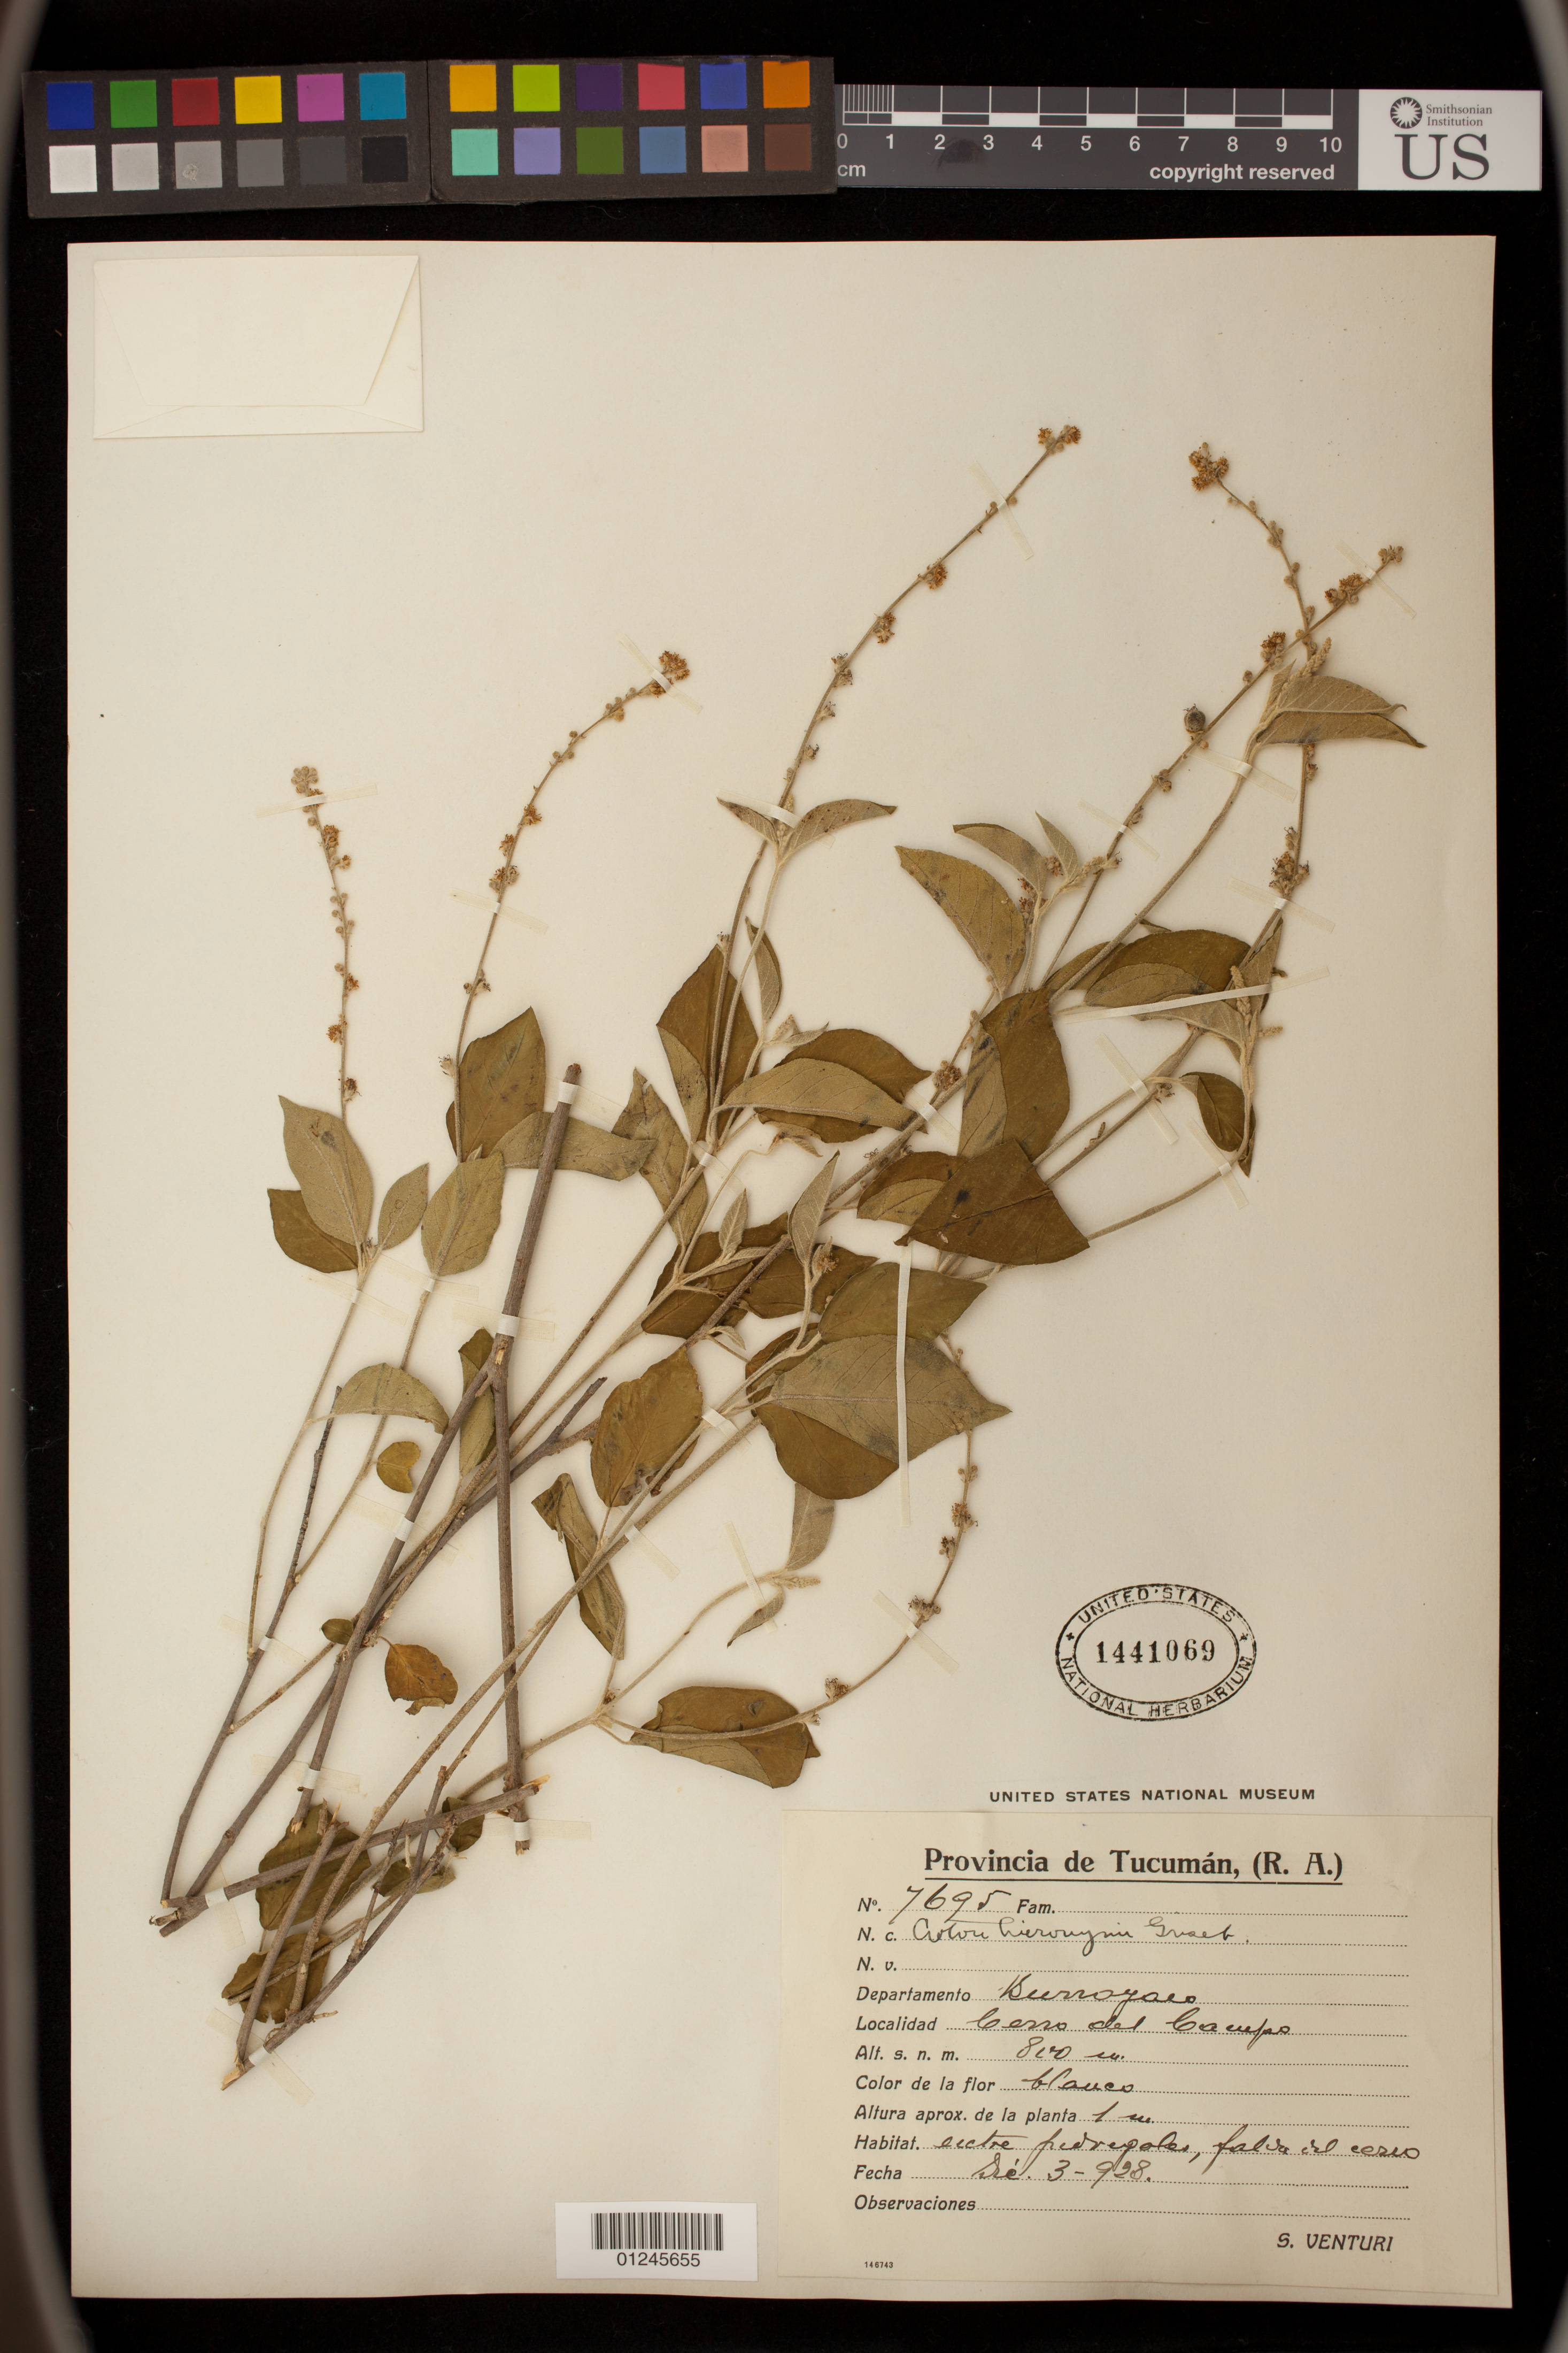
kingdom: Plantae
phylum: Tracheophyta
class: Magnoliopsida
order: Malpighiales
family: Euphorbiaceae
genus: Croton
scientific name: Croton hieronymi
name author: Griseb.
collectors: S. Venturi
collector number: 7695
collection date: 1928-12-03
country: Argentina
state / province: Tucumán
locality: Burruyacú.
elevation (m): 800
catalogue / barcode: US 1441069